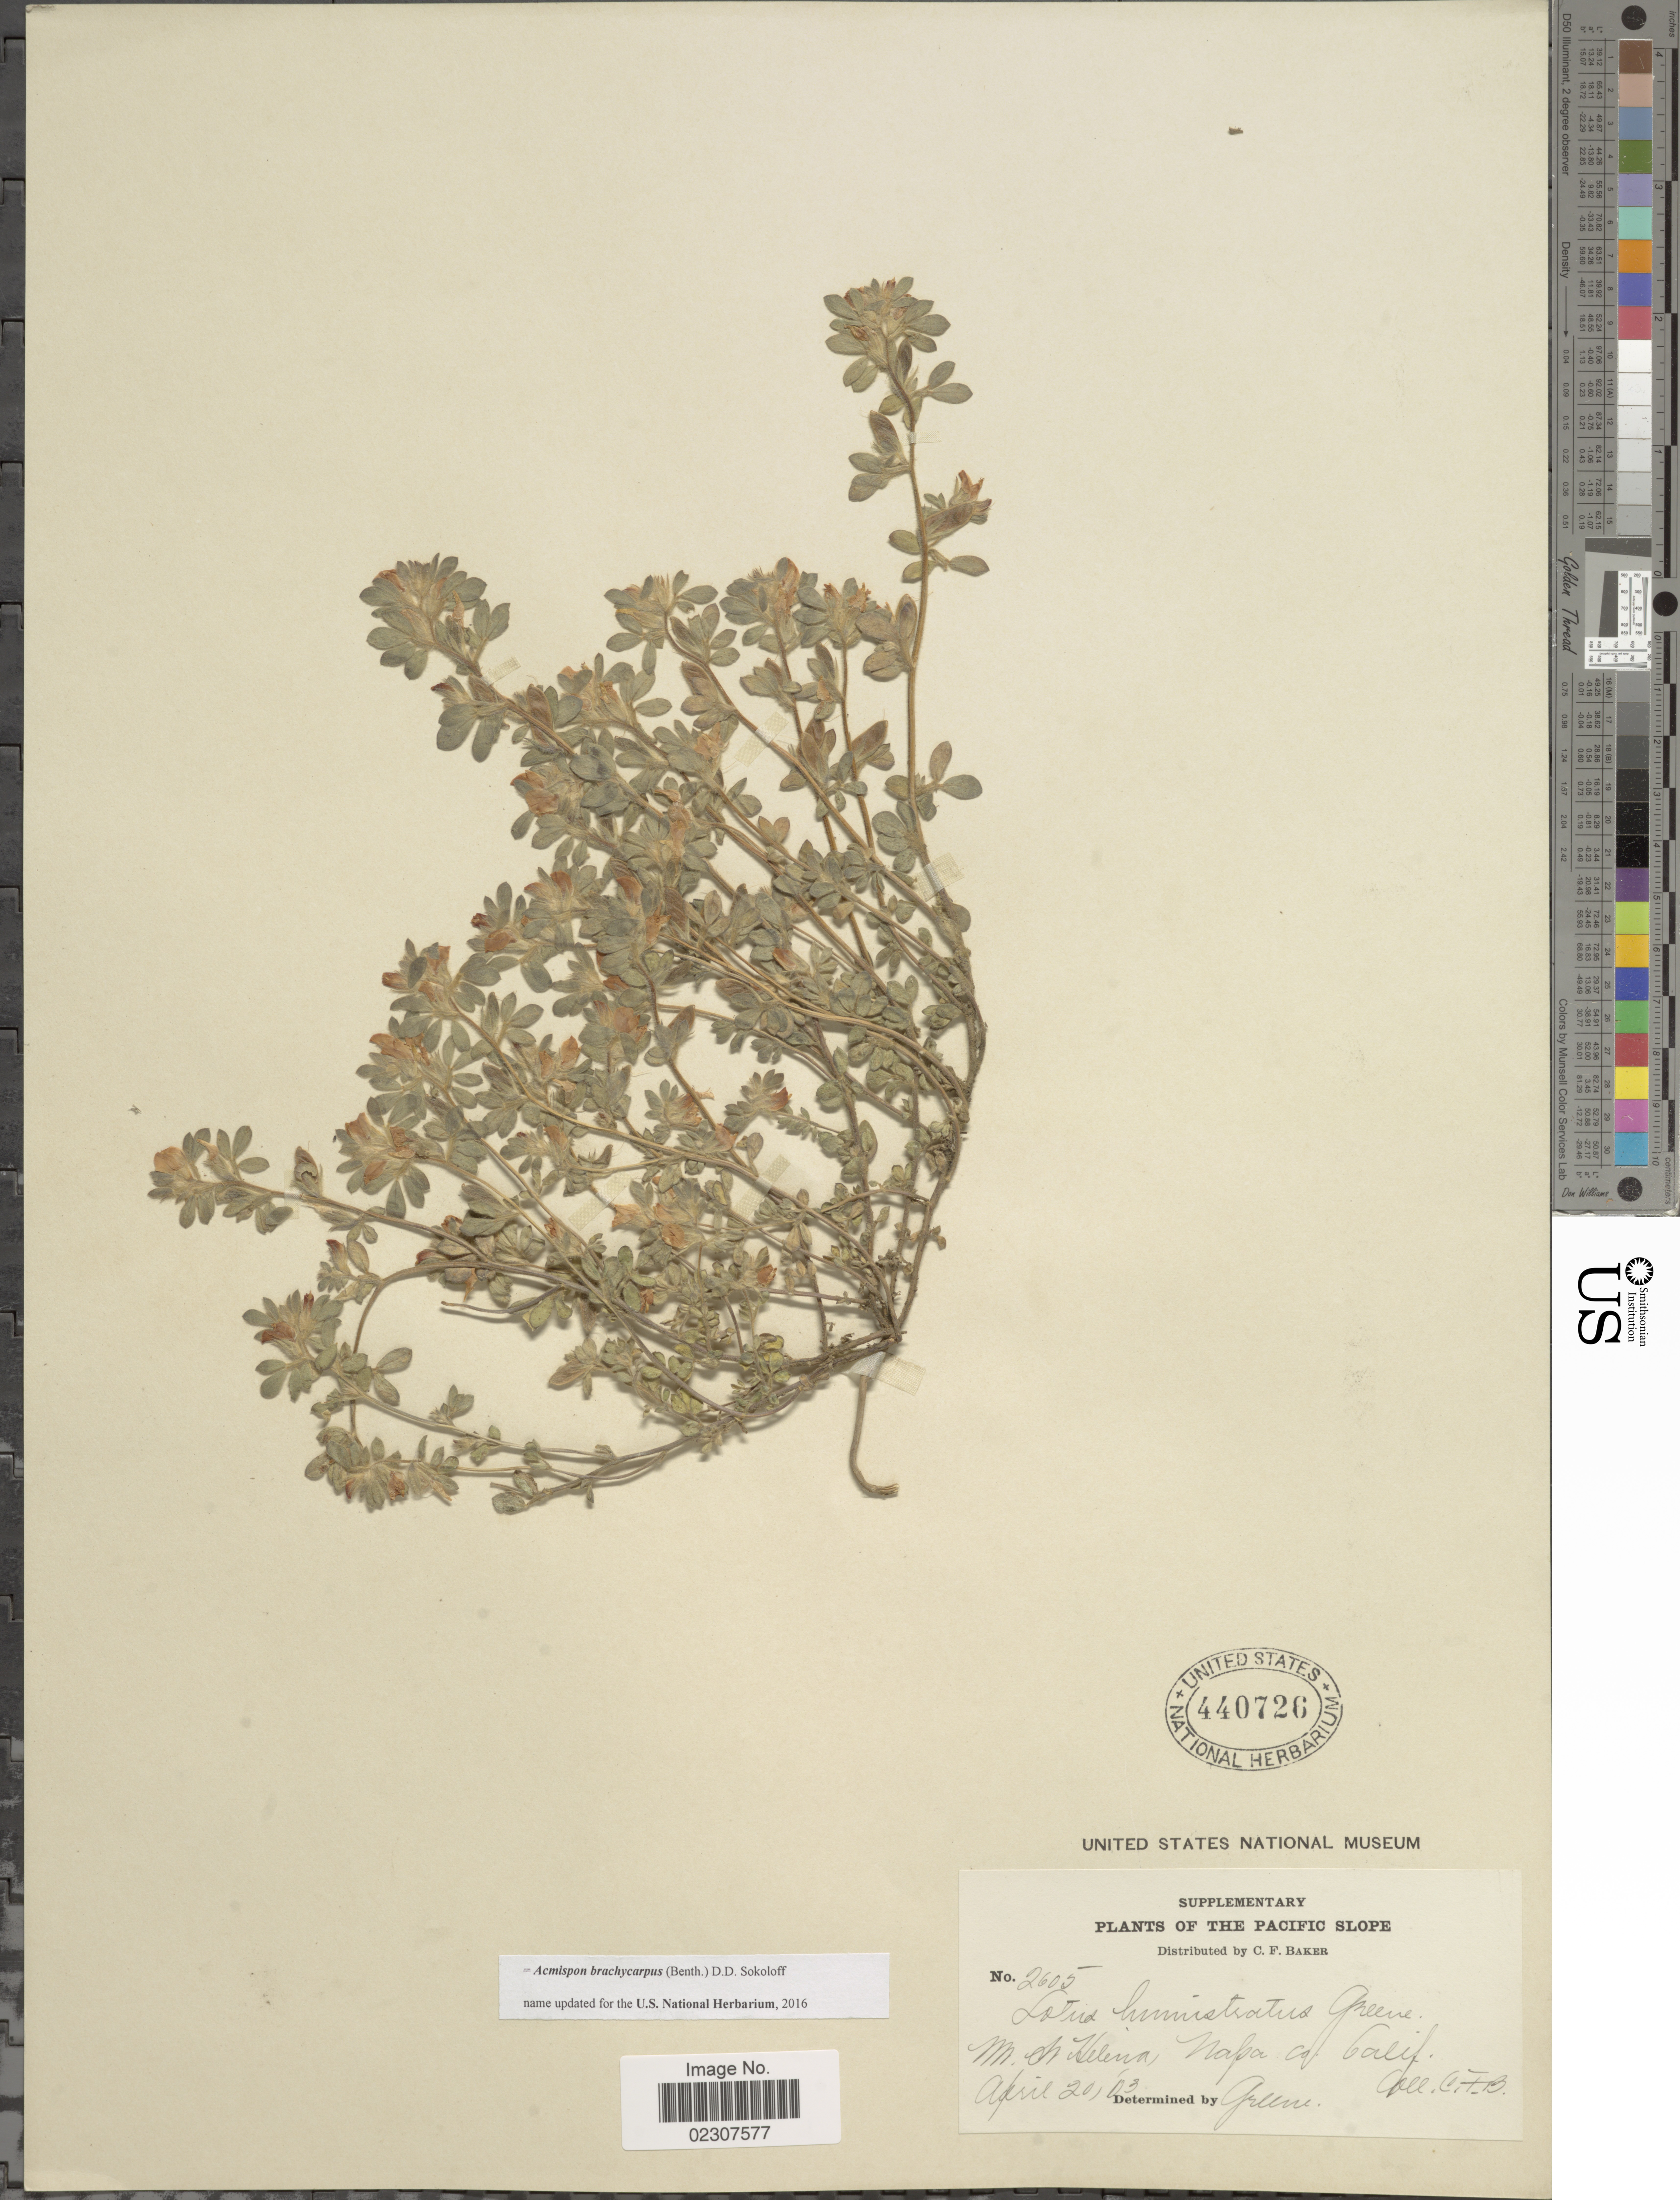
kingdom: Plantae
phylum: Tracheophyta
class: Magnoliopsida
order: Fabales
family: Fabaceae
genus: Acmispon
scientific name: Acmispon brachycarpus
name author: (Benth.) D.D. Sokoloff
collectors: C. F. Baker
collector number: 2605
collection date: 1903-04-20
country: United States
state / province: California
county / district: Napa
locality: Mt. St Helena, Napa Co.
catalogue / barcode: US 440726